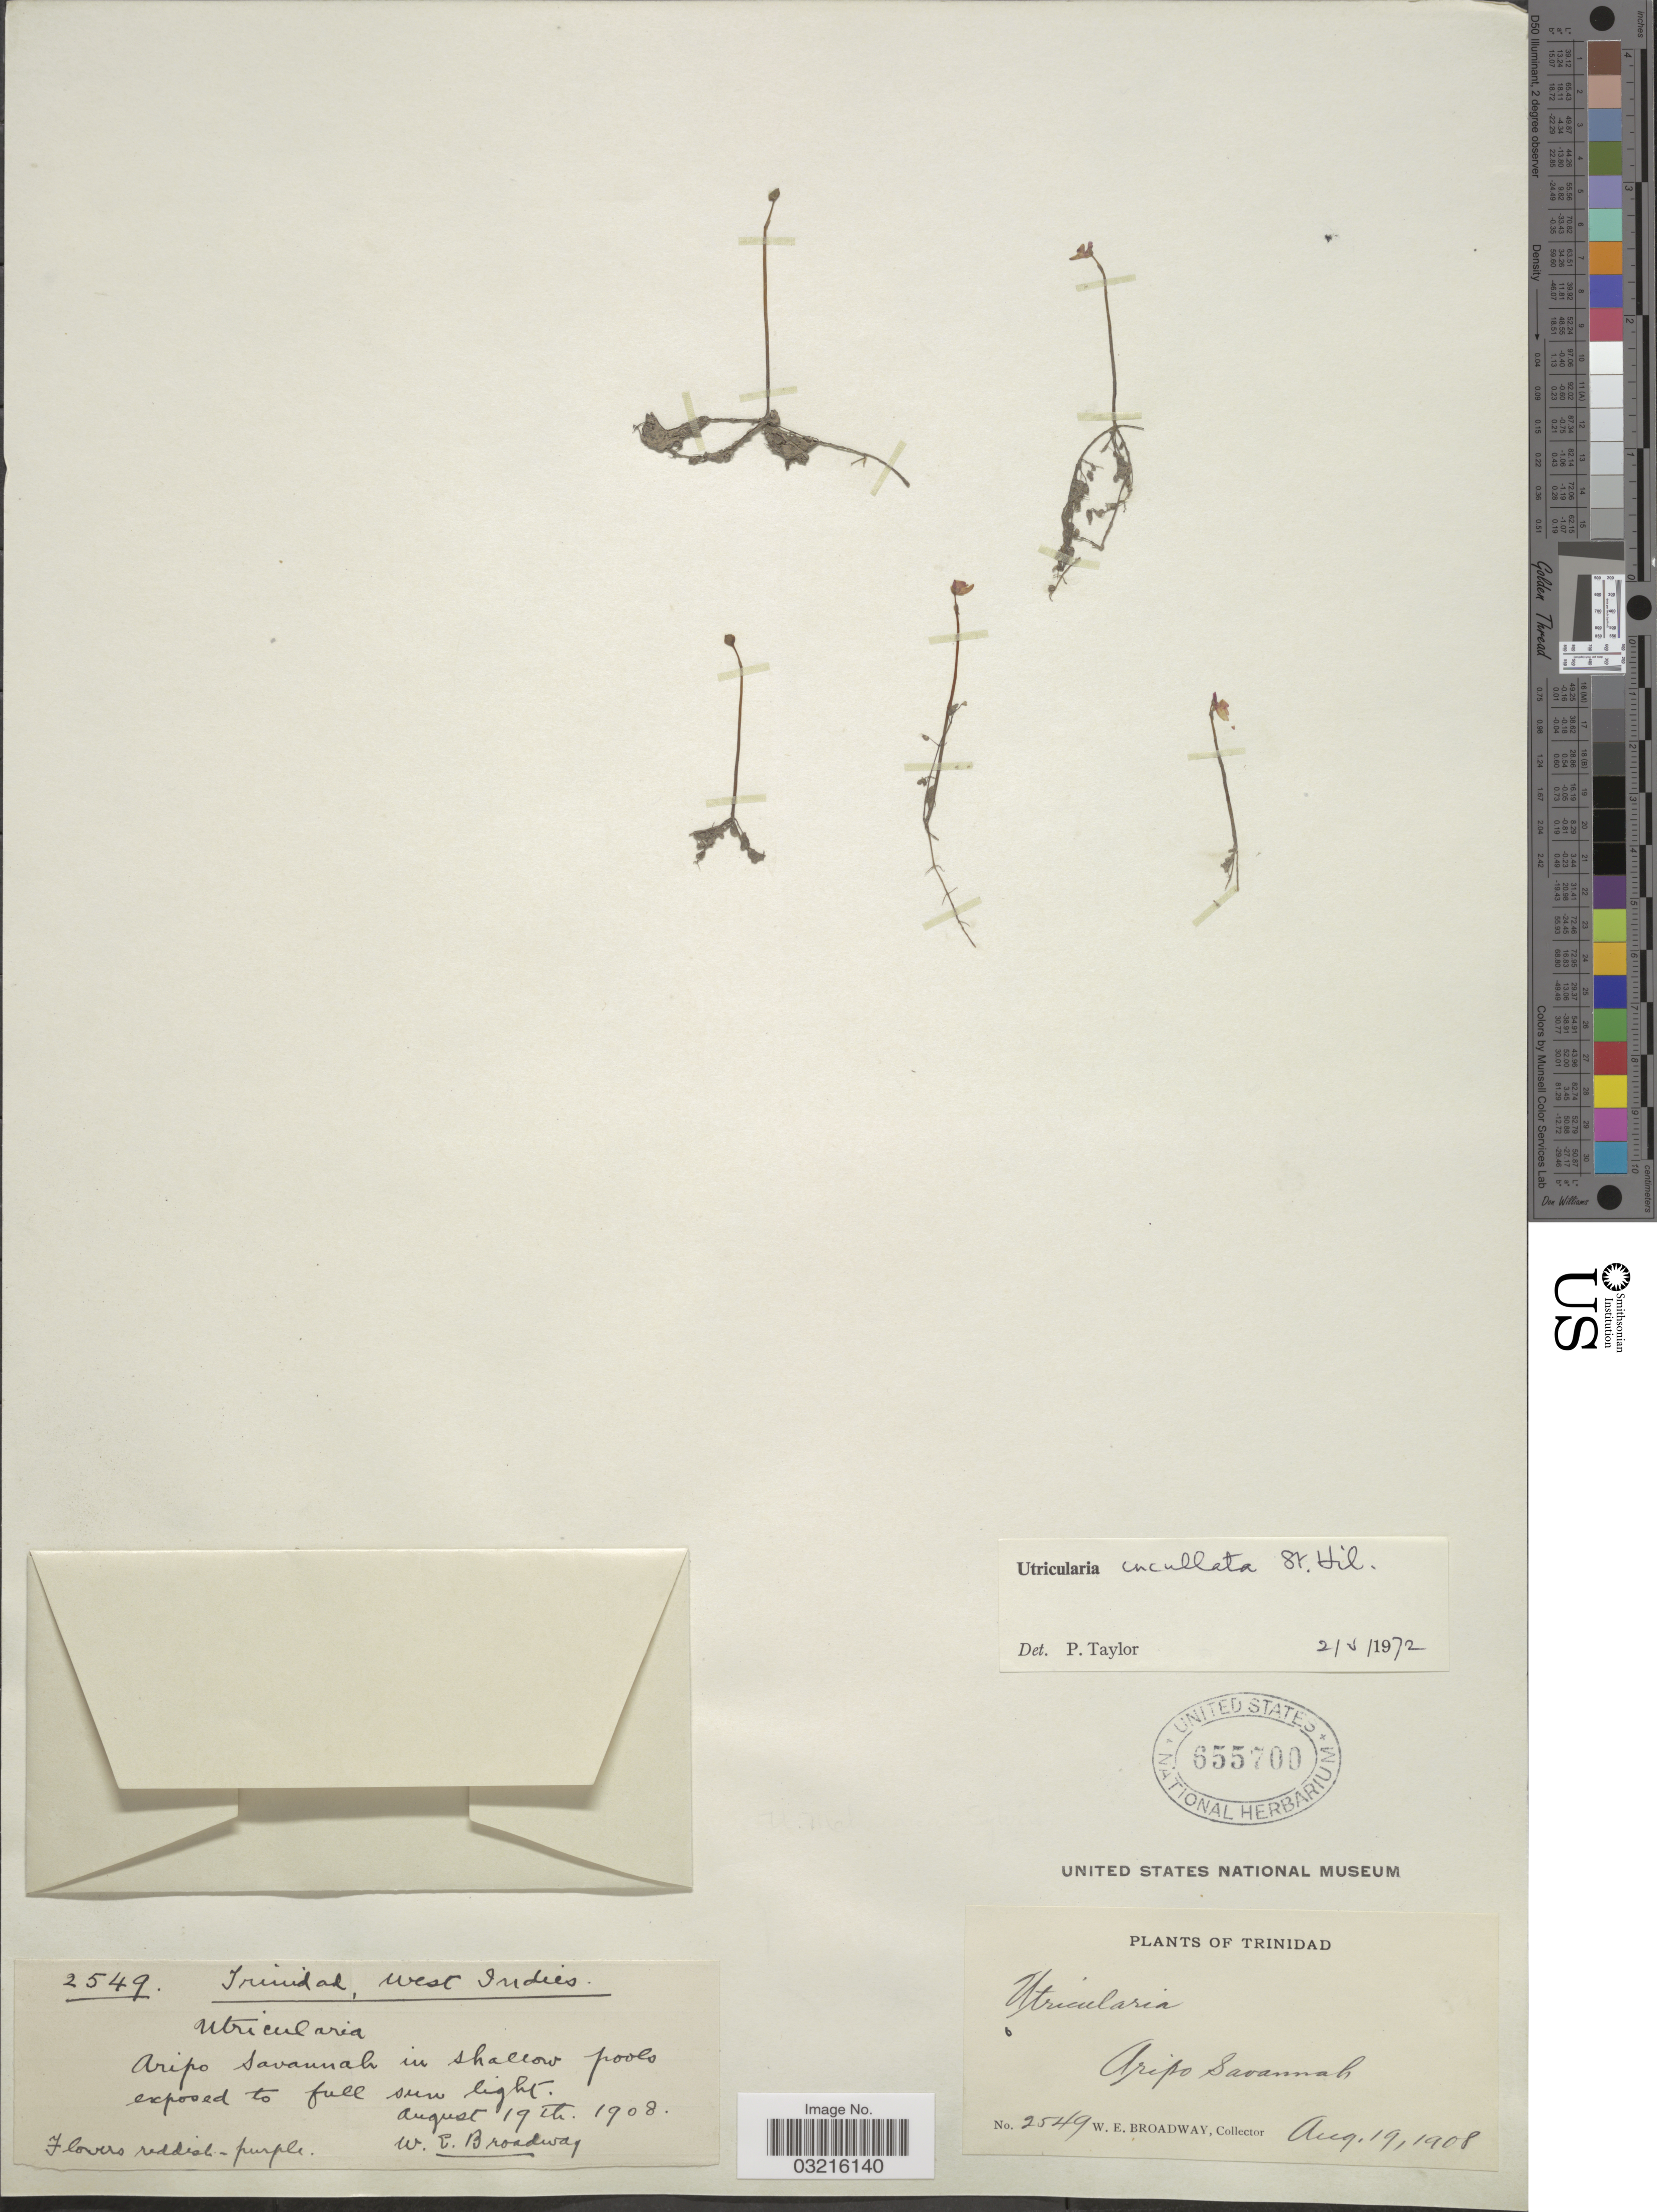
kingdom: Plantae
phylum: Tracheophyta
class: Magnoliopsida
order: Lamiales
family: Lentibulariaceae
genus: Utricularia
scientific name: Utricularia cucullata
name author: A. St.-Hil. & Girard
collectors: W. E. Broadway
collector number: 2549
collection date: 1908-08-19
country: Trinidad and Tobago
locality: Trinidad, West Indies. Aripo Savannah.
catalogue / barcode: US 655700